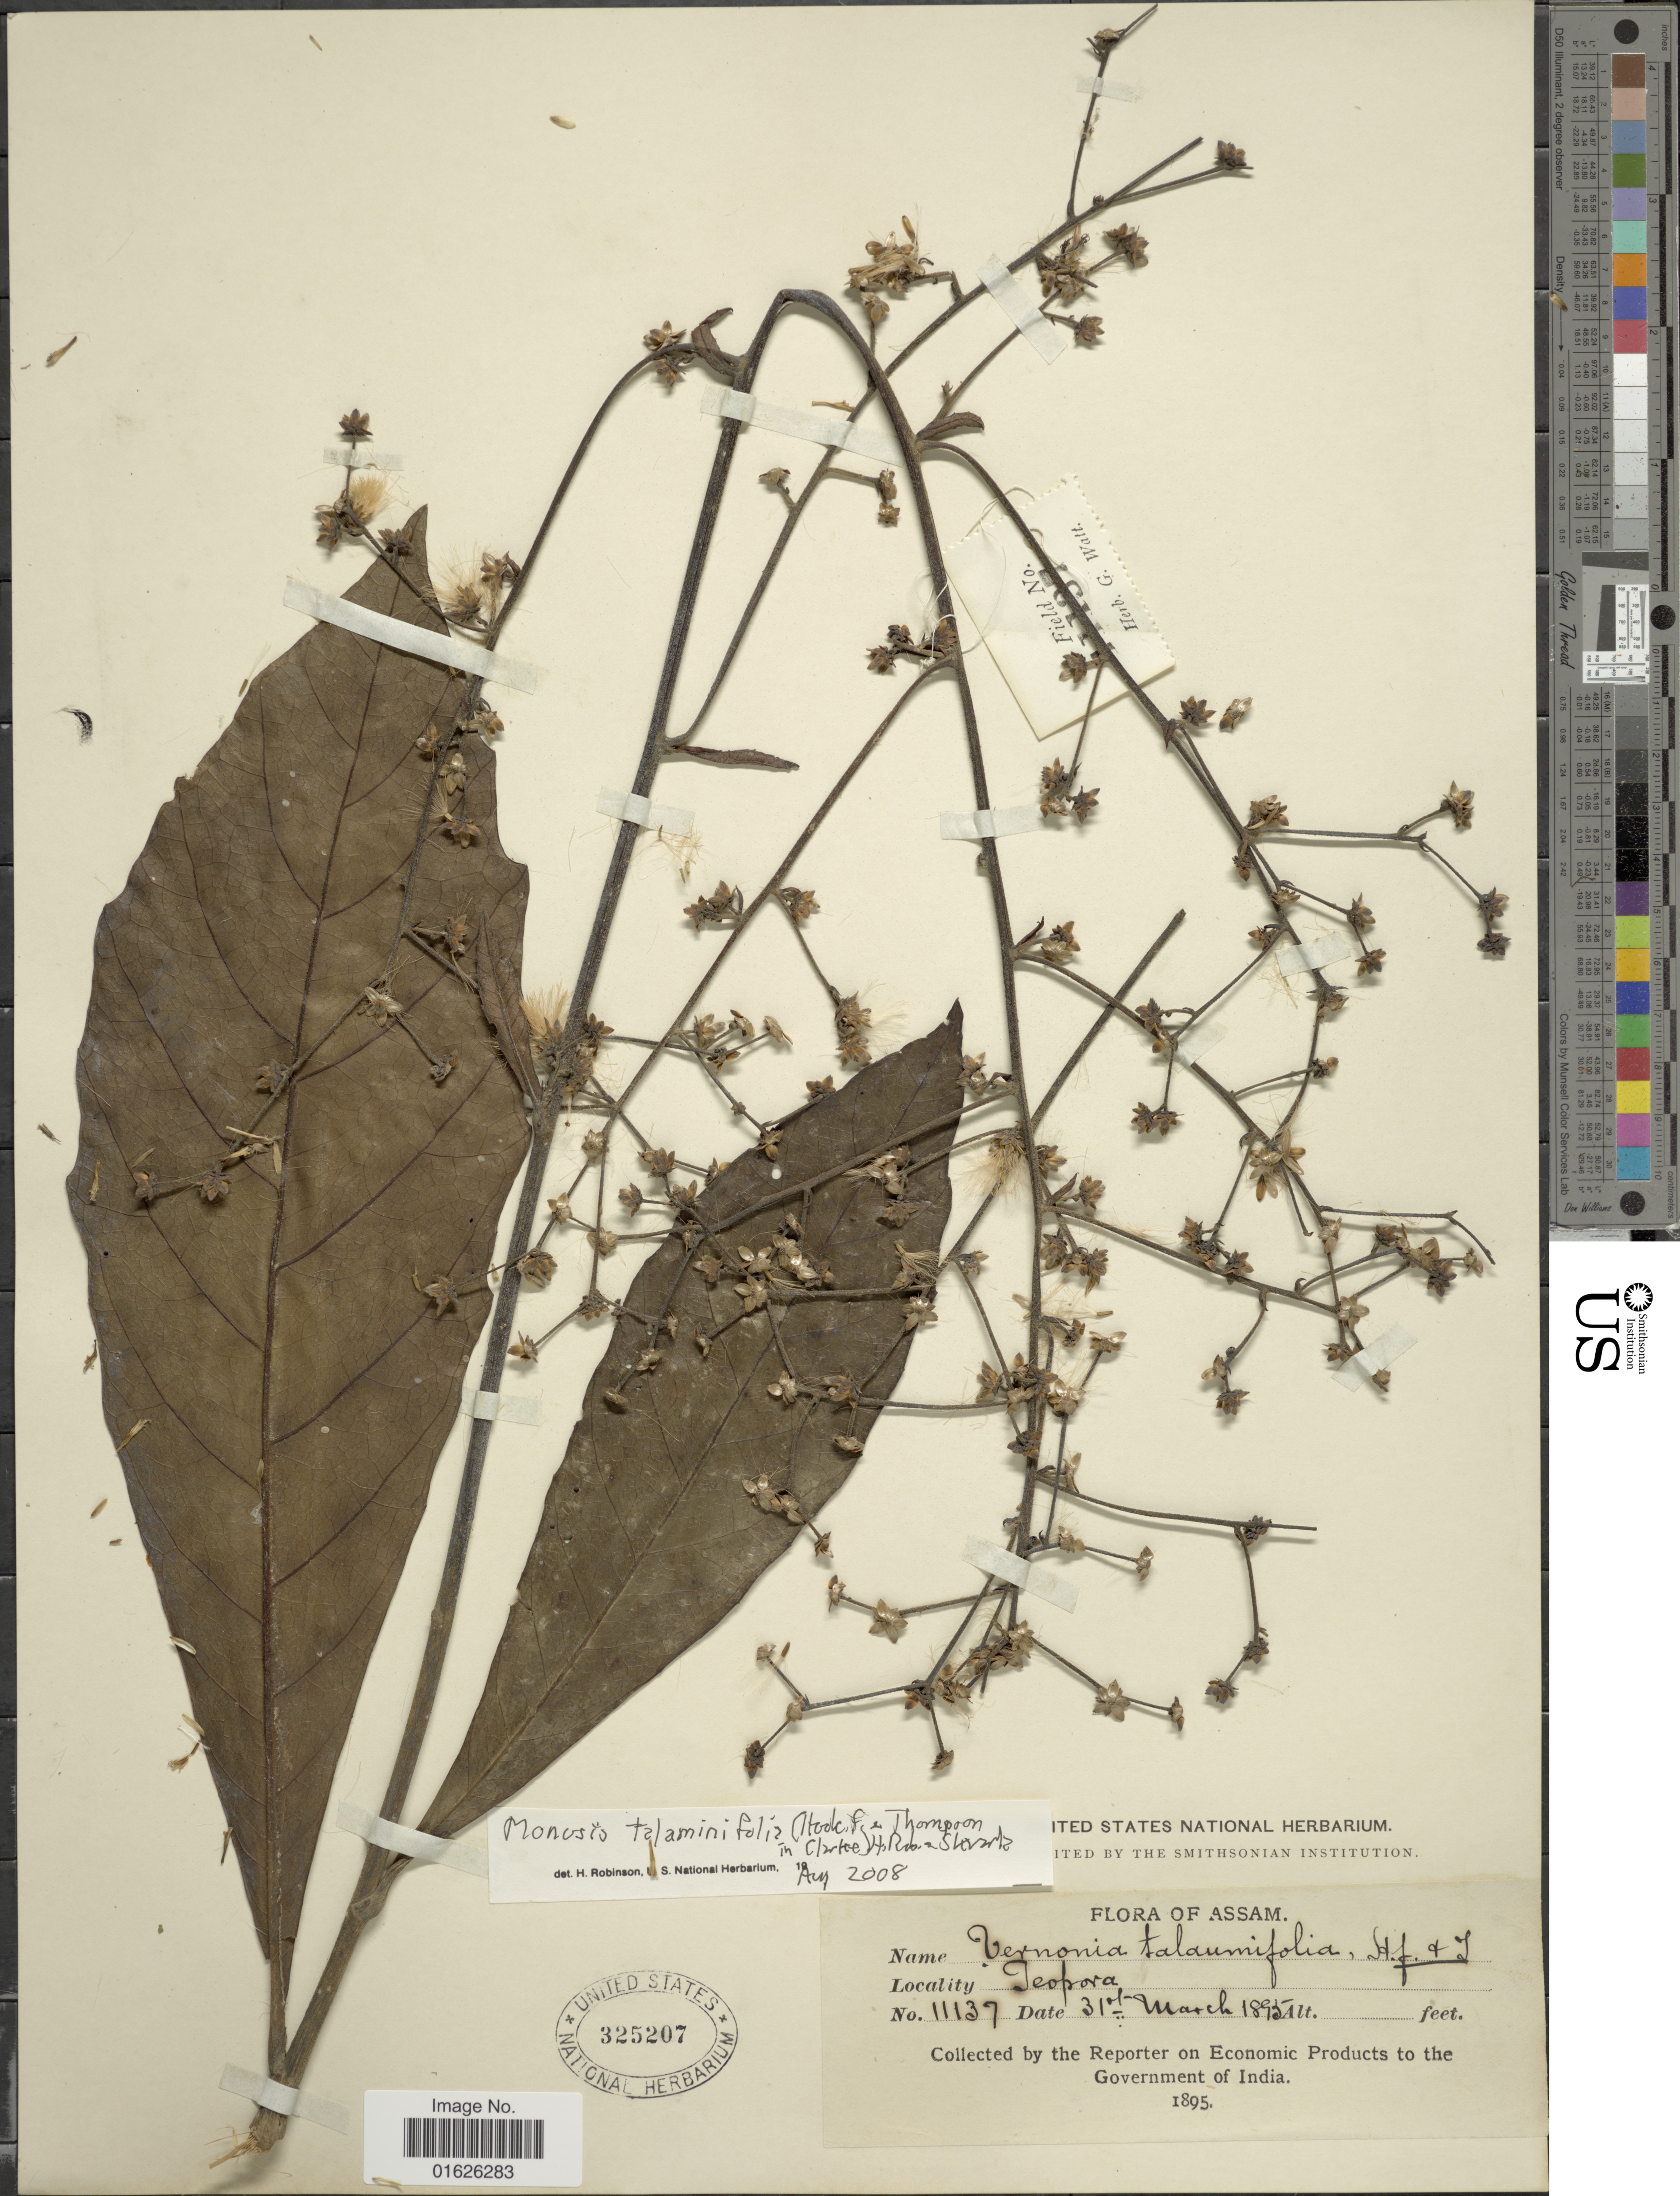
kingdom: Plantae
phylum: Tracheophyta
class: Magnoliopsida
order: Asterales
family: Asteraceae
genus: Monosis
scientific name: Monosis talaumifolia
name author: (Hook. f. & Thomson in C.B. Clarke) H. Rob. & Skvarla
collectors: G. Reporter on Economic Products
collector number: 11137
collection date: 1895-03-31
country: India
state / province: Assam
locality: Teopora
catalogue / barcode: US 325207